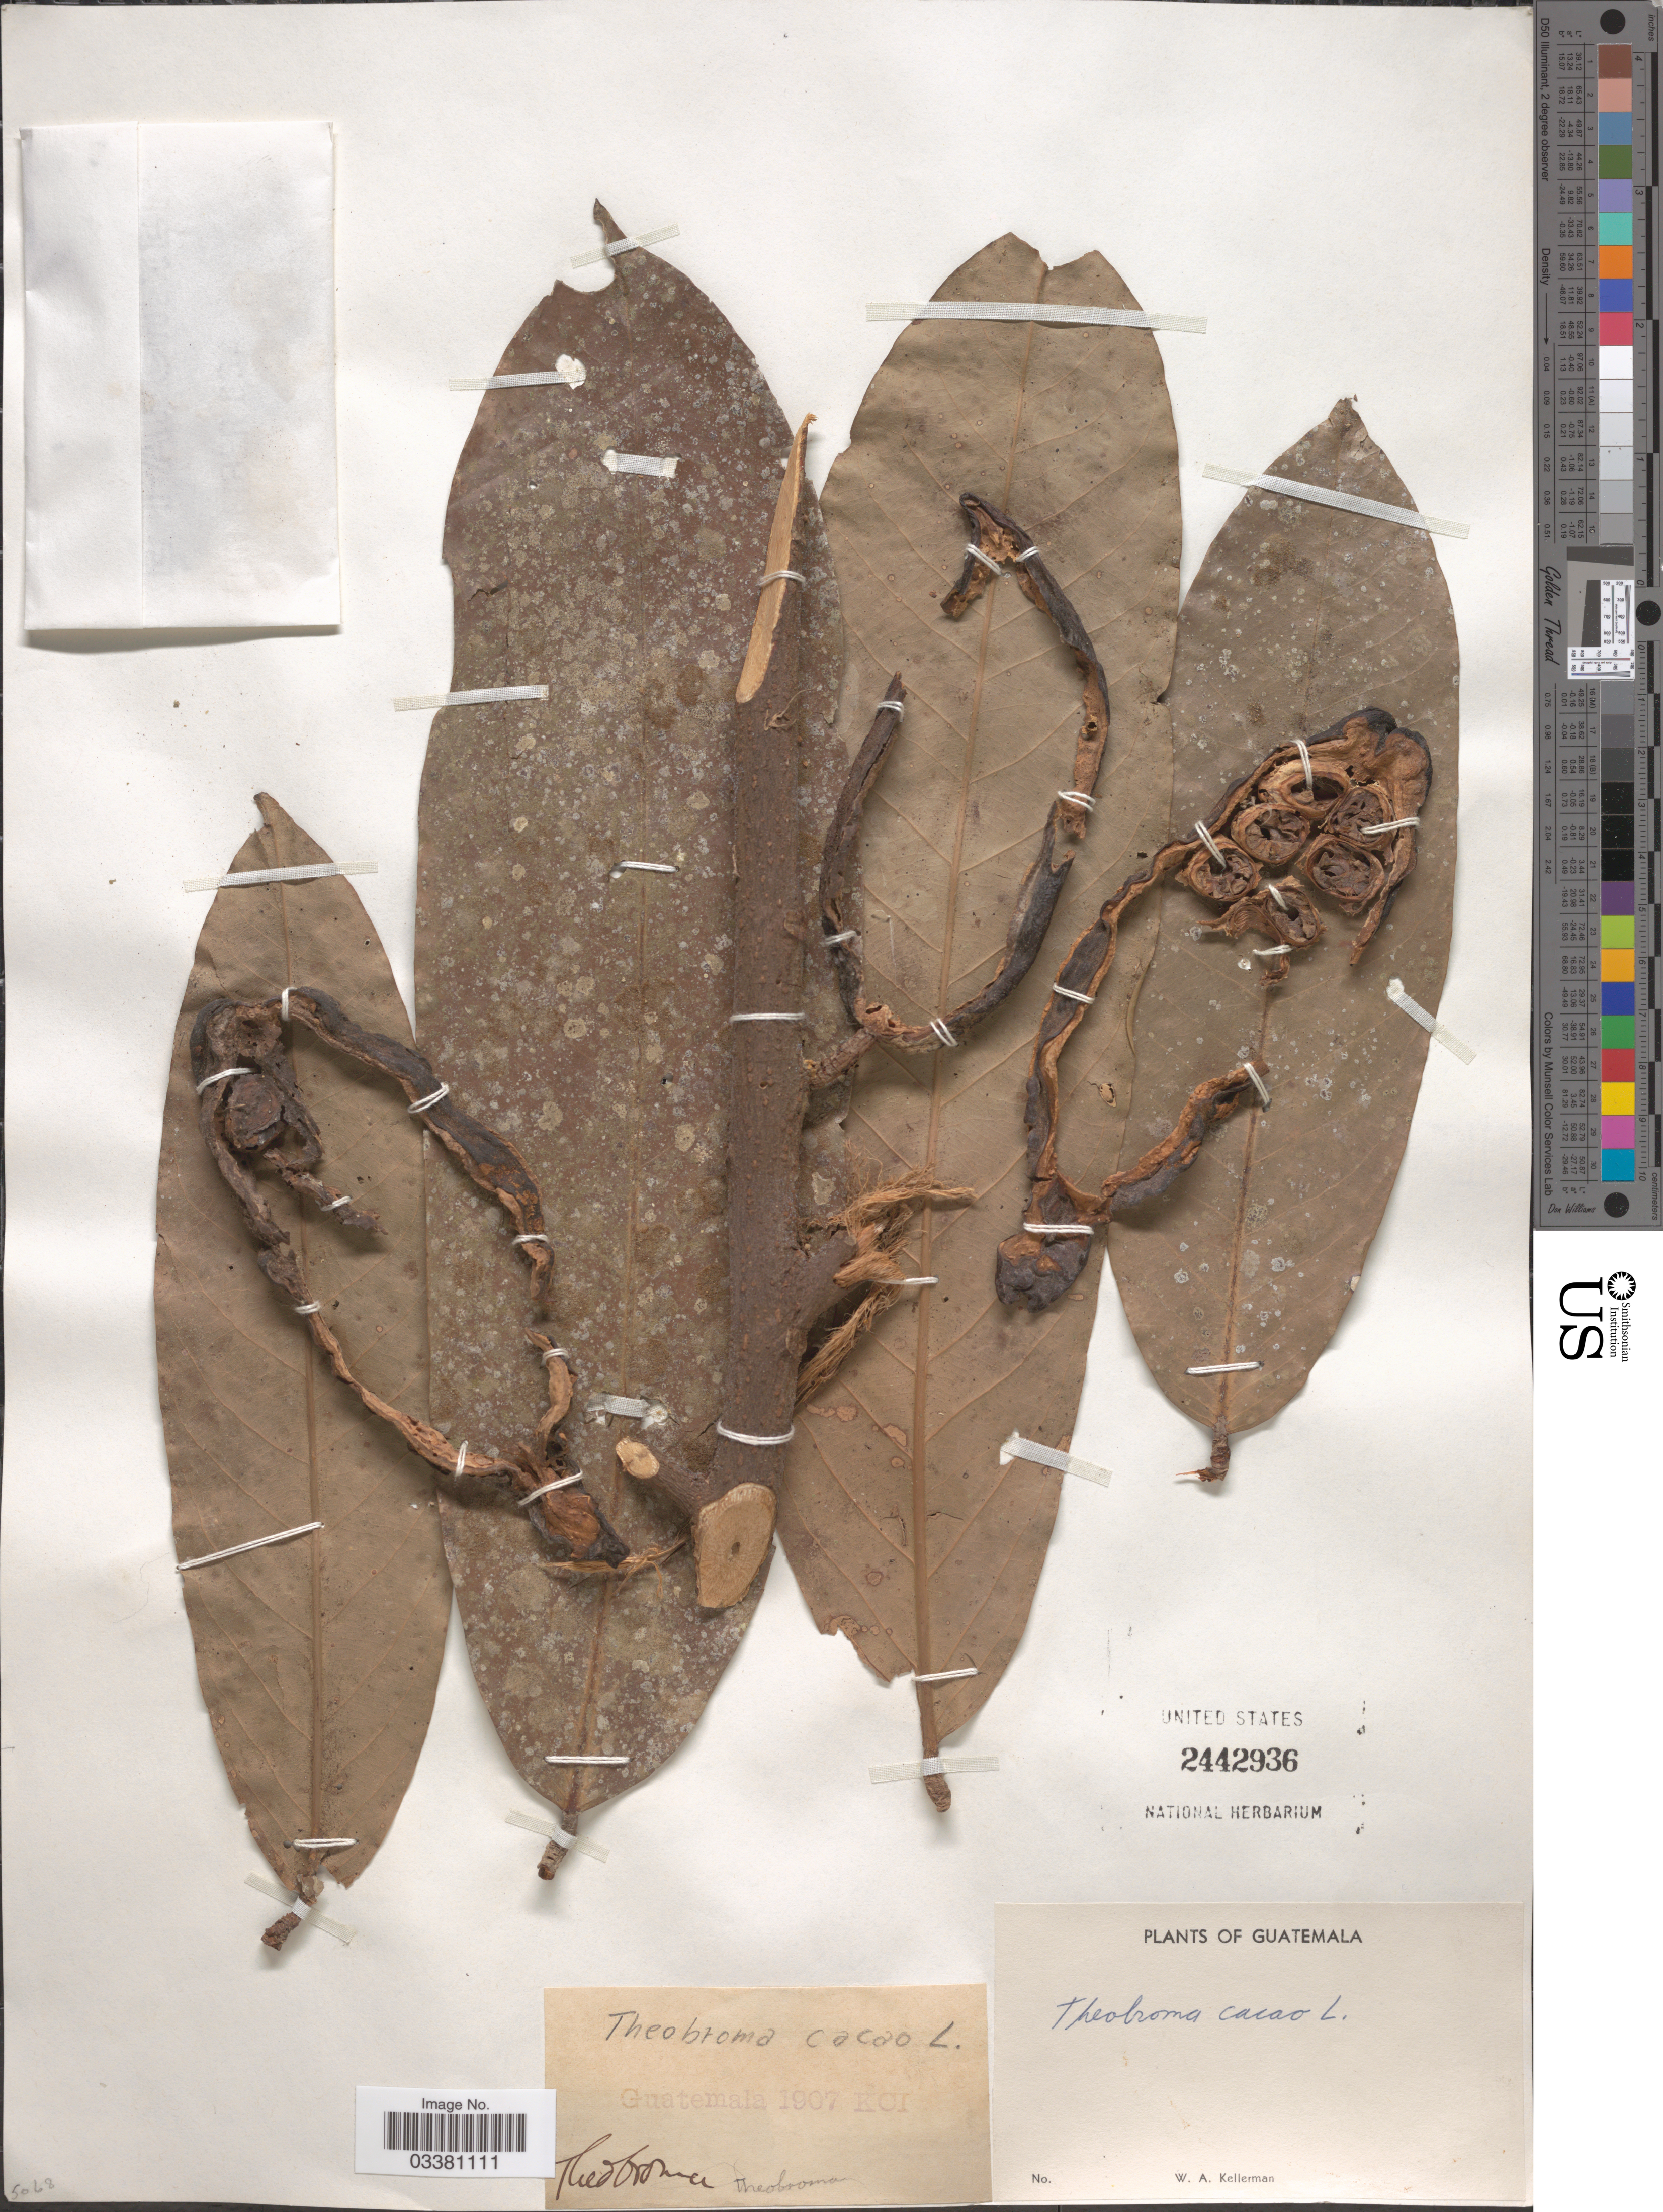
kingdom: Plantae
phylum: Tracheophyta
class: Magnoliopsida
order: Malvales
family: Malvaceae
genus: Theobroma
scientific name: Theobroma cacao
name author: L.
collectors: W. Kellerman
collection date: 1907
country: Guatemala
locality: Koi.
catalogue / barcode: US 2442936